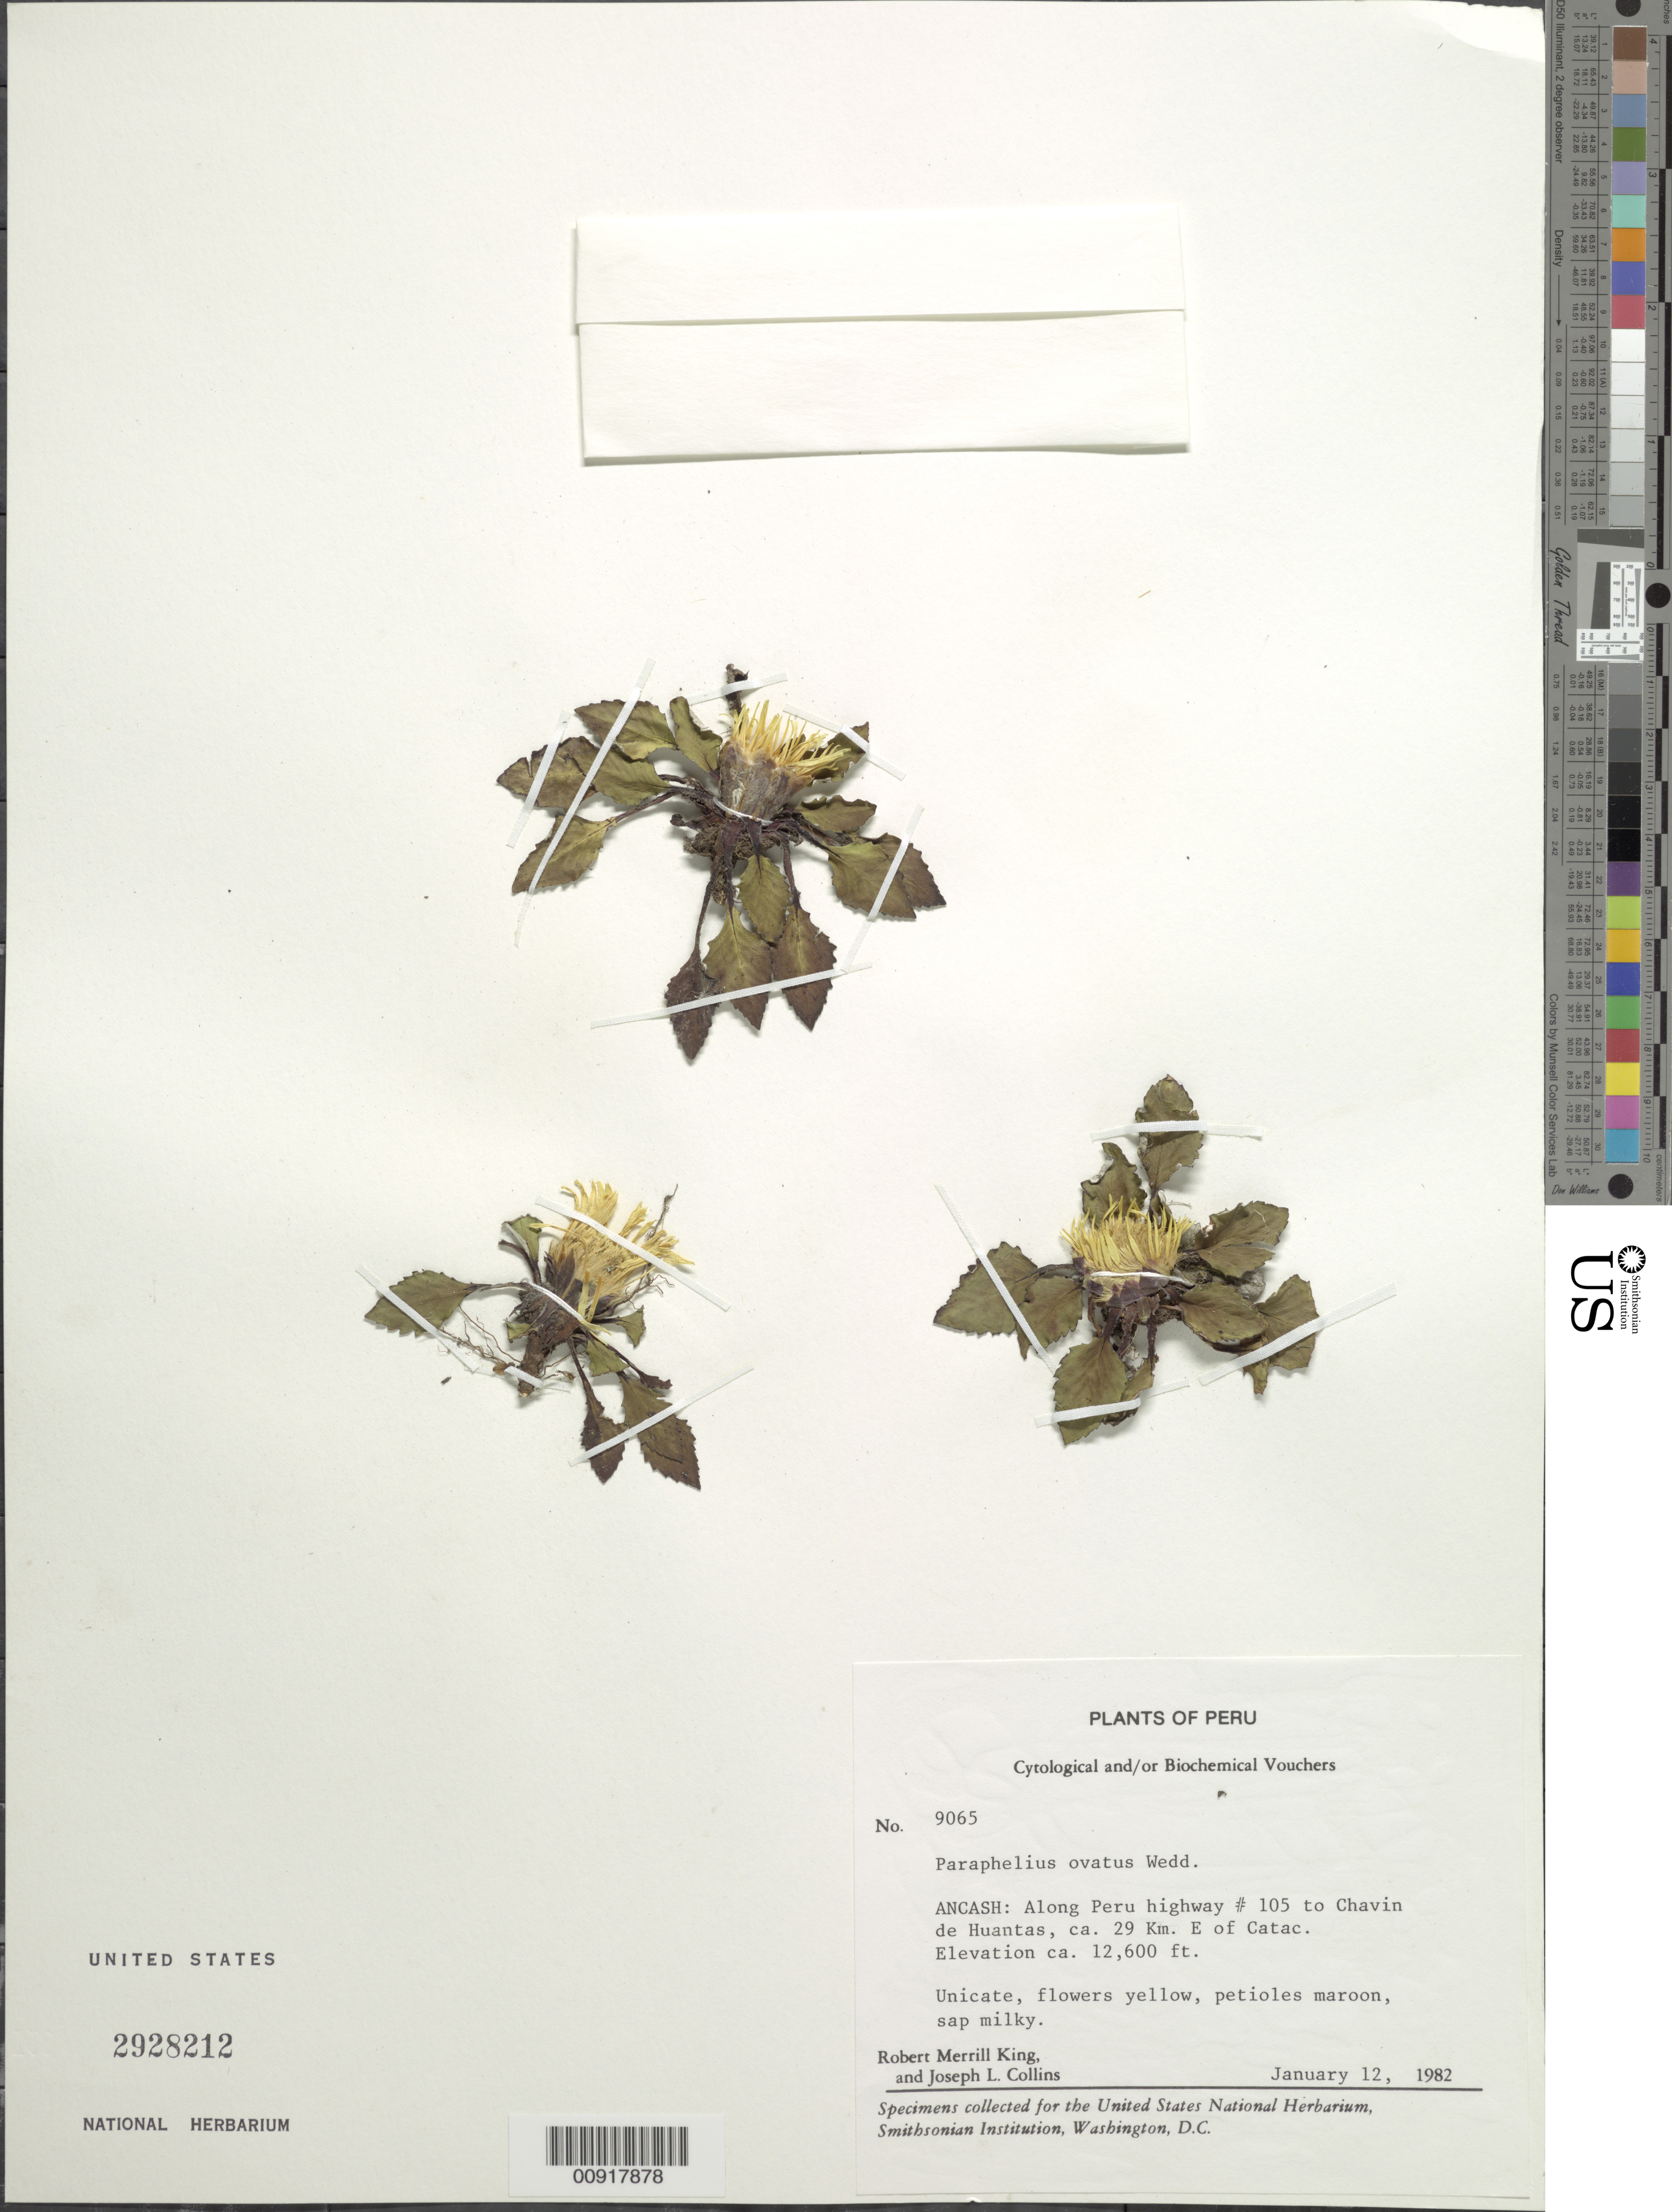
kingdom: Plantae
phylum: Tracheophyta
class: Magnoliopsida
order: Asterales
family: Asteraceae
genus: Paranephelius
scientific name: Paranephelius ovatus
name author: A. Gray ex Wedd.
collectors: R. M. King & J. L. Collins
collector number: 9065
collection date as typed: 12 January 1982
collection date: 1982-01-12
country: Peru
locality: Ancash: along Peru Highway #105 to Cahvin de Huantas, ca. 29 km E of Catac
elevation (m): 3840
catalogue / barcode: US 2928212